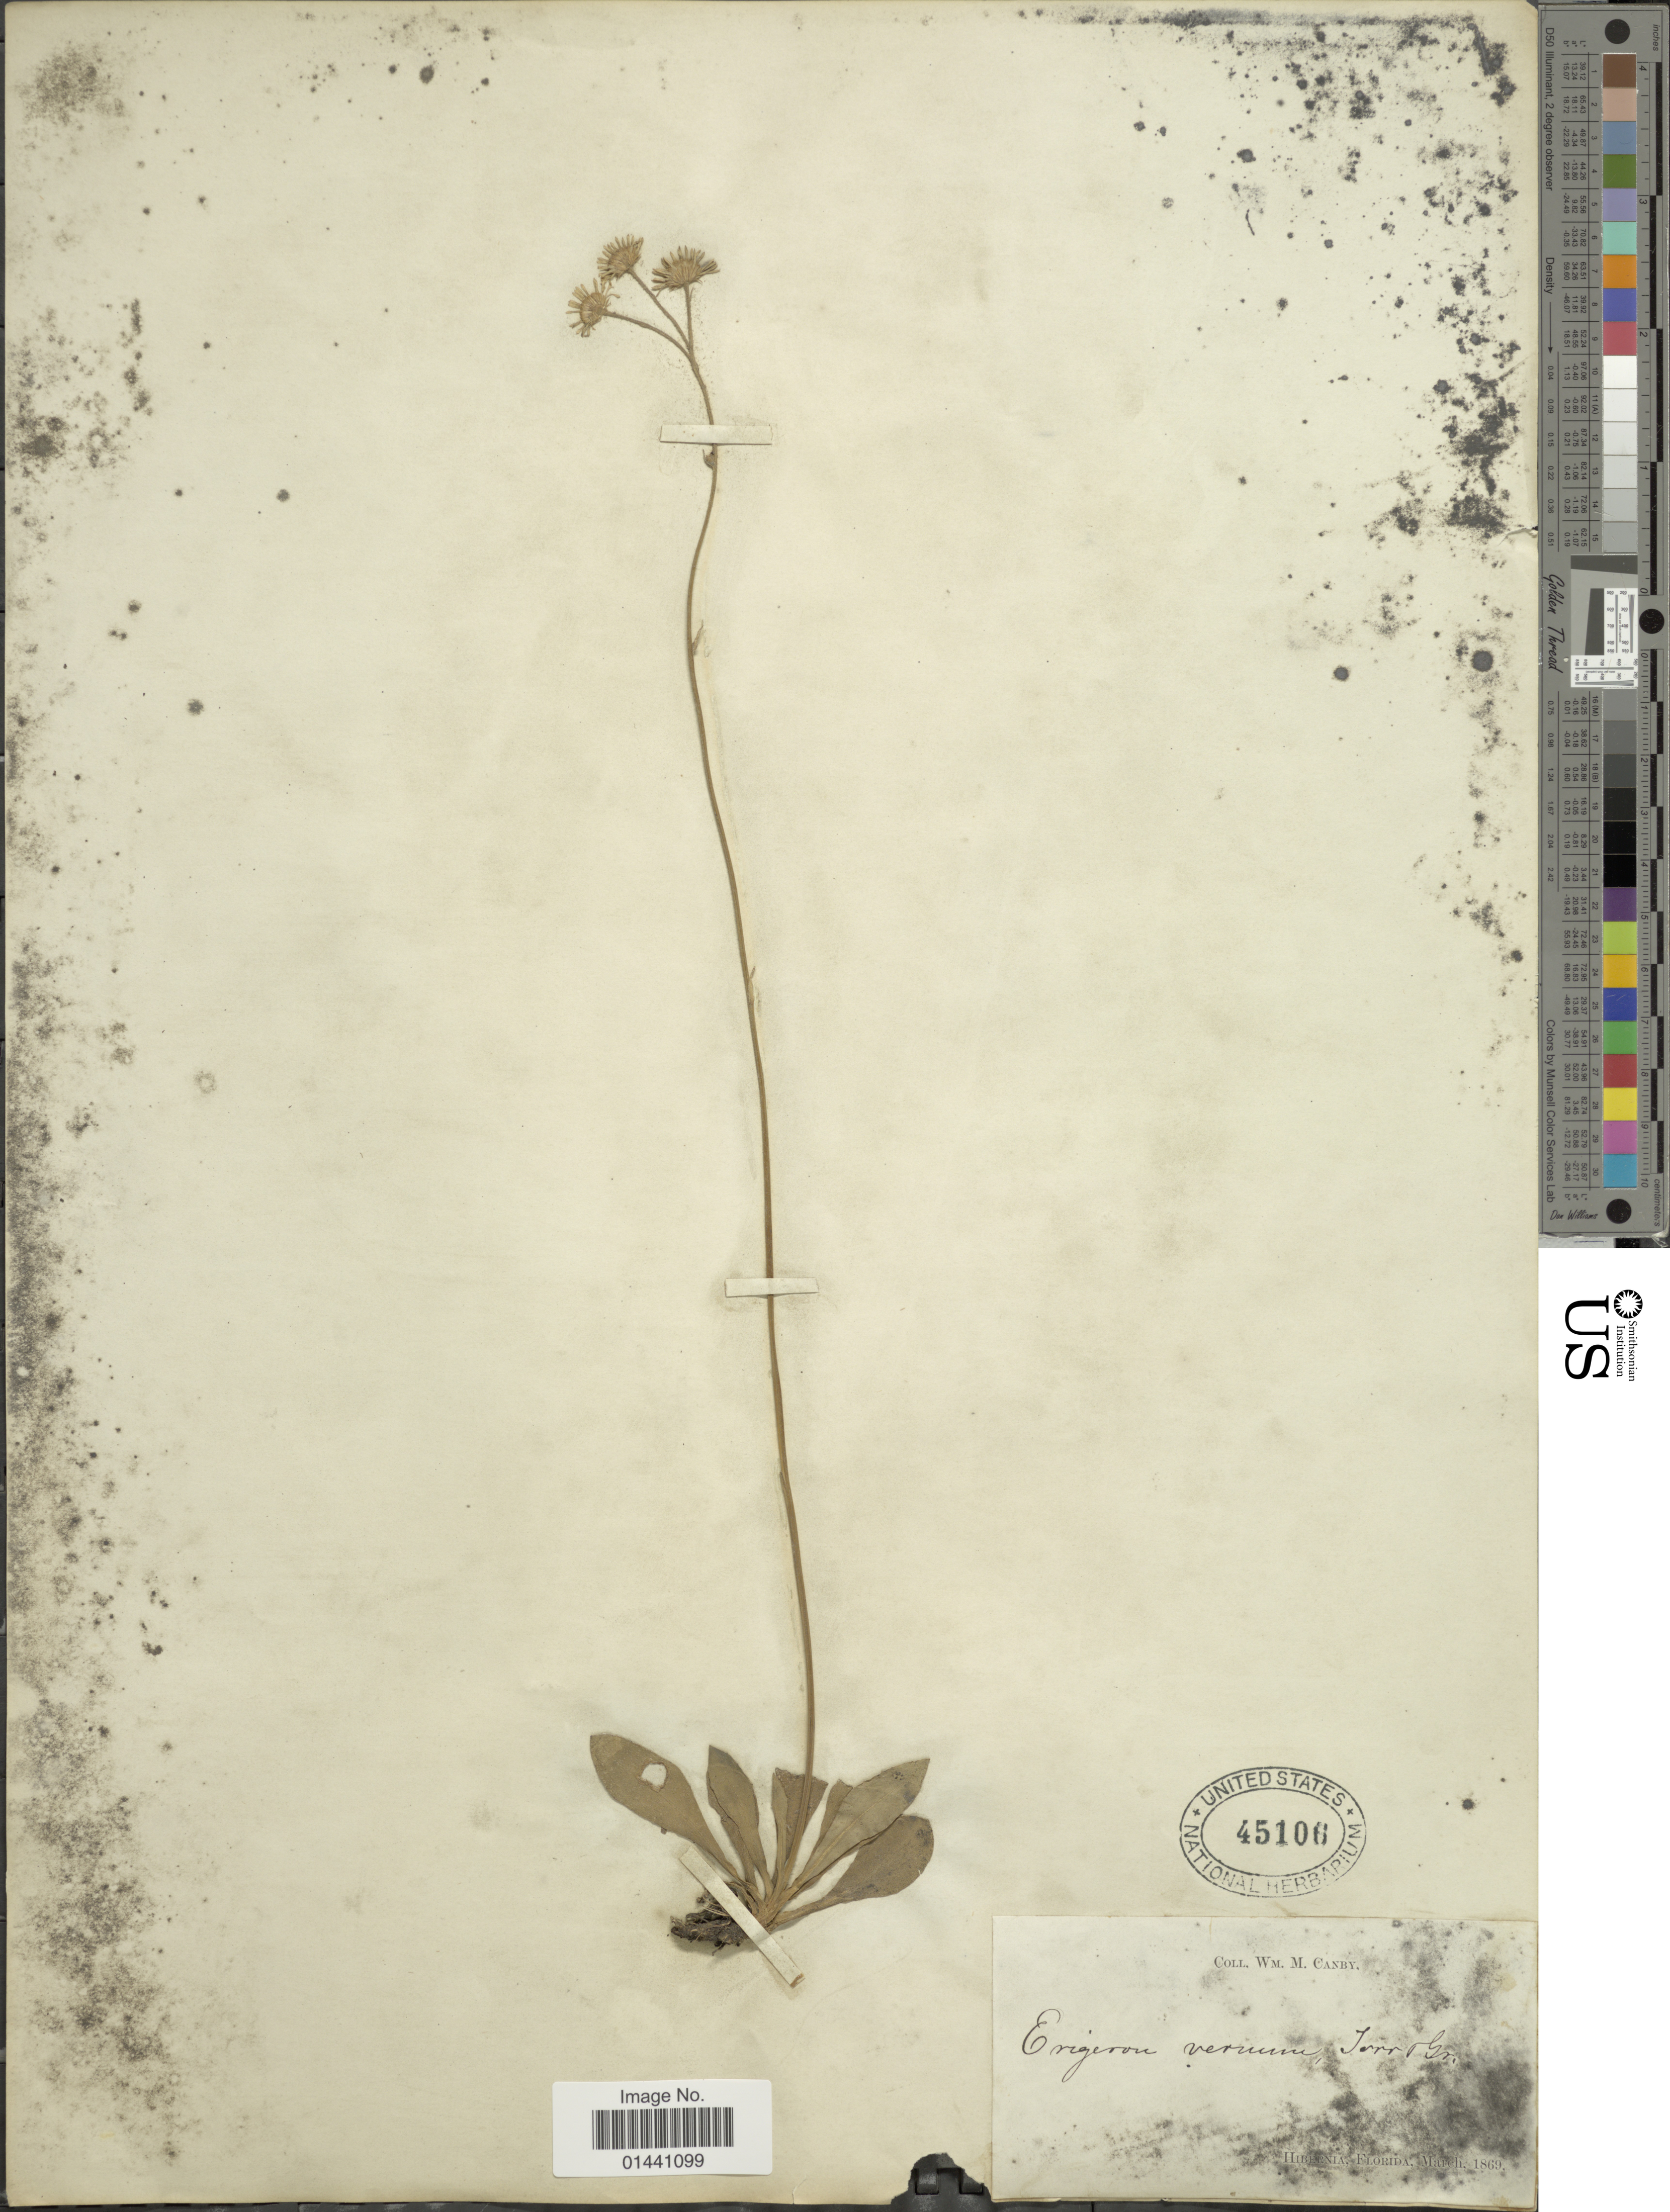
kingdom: Plantae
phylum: Tracheophyta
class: Magnoliopsida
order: Asterales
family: Asteraceae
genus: Erigeron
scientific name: Erigeron vernus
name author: (L.) Torr. & A. Gray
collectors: W. M. Canby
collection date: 1869-03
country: United States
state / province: Florida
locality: Hibernia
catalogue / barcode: US 45106